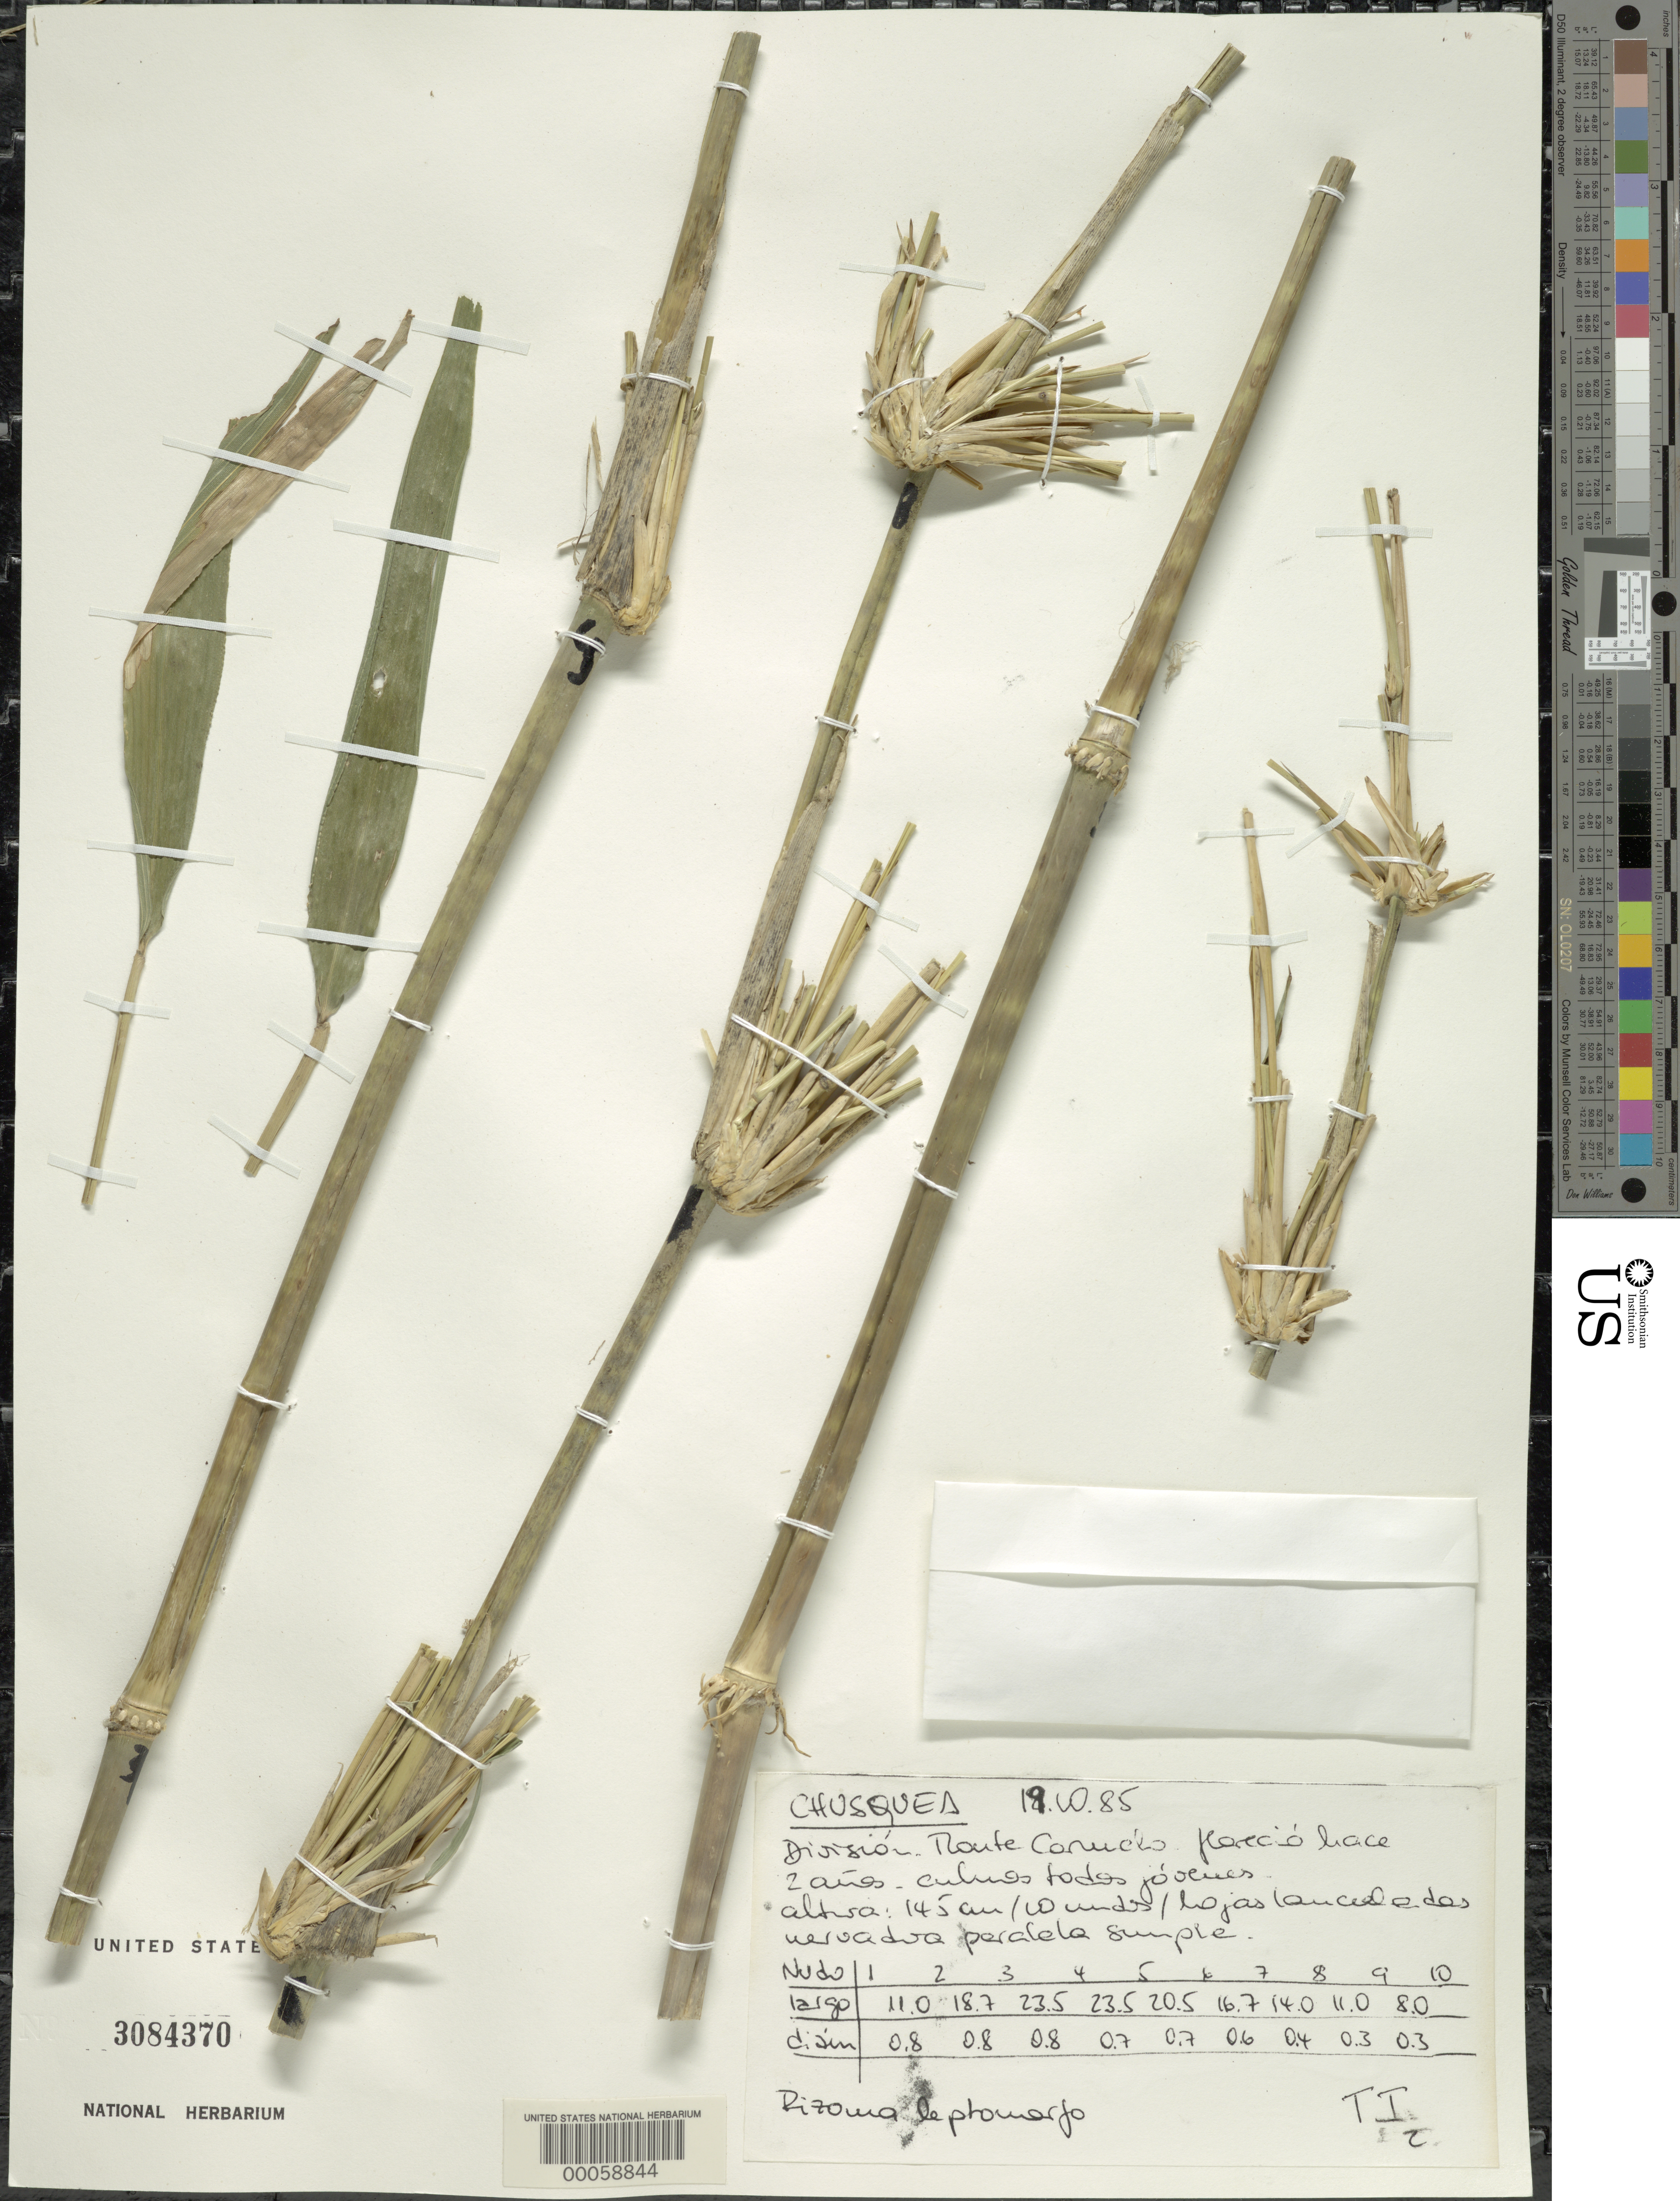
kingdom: Plantae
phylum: Tracheophyta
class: Liliopsida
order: Poales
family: Poaceae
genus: Chusquea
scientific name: Chusquea sp.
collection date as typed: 19 Oct 1985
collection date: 1985-10-19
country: Germany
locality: Gorgenthal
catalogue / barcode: US 3084370